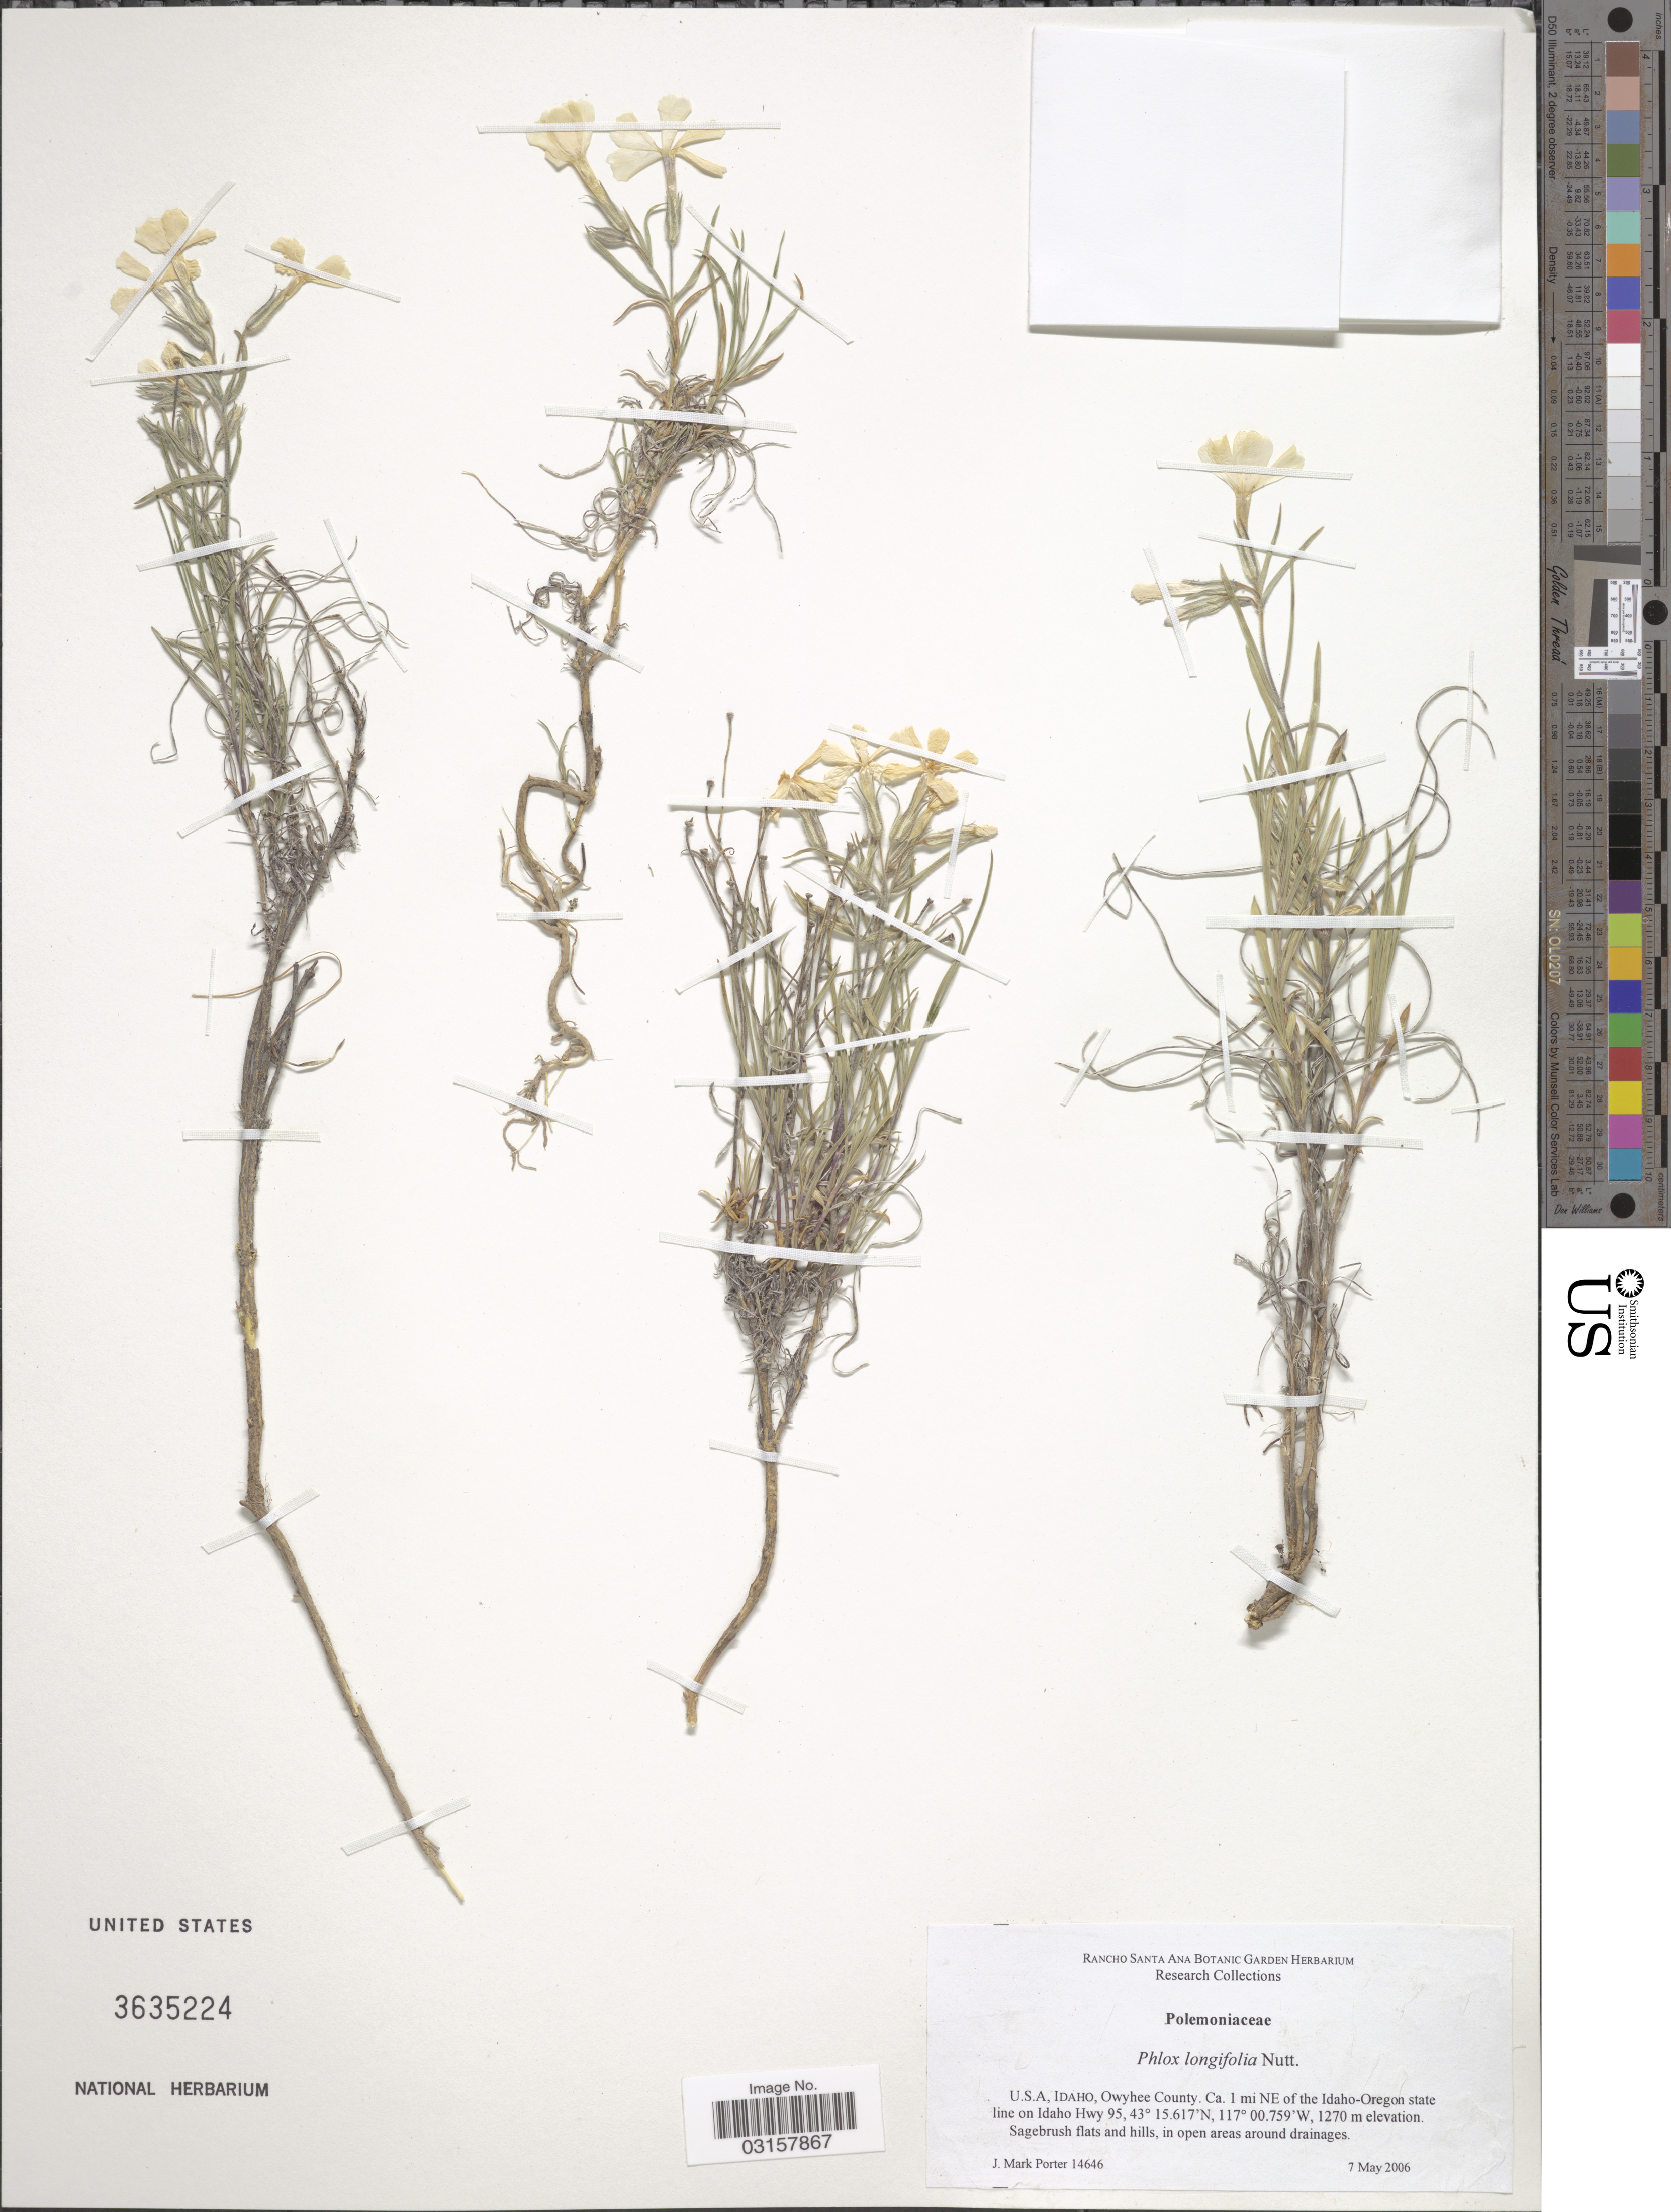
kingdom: Plantae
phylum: Tracheophyta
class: Magnoliopsida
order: Ericales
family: Polemoniaceae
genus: Phlox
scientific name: Phlox longifolia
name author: Nutt.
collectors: J. M. Porter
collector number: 14646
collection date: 2006-05-07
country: United States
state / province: Idaho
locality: Owyhee County. Ca. 1 mi NE of the Idaho-Oregon State line on Idaho Hwy 95.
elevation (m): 1270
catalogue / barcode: US 3635224